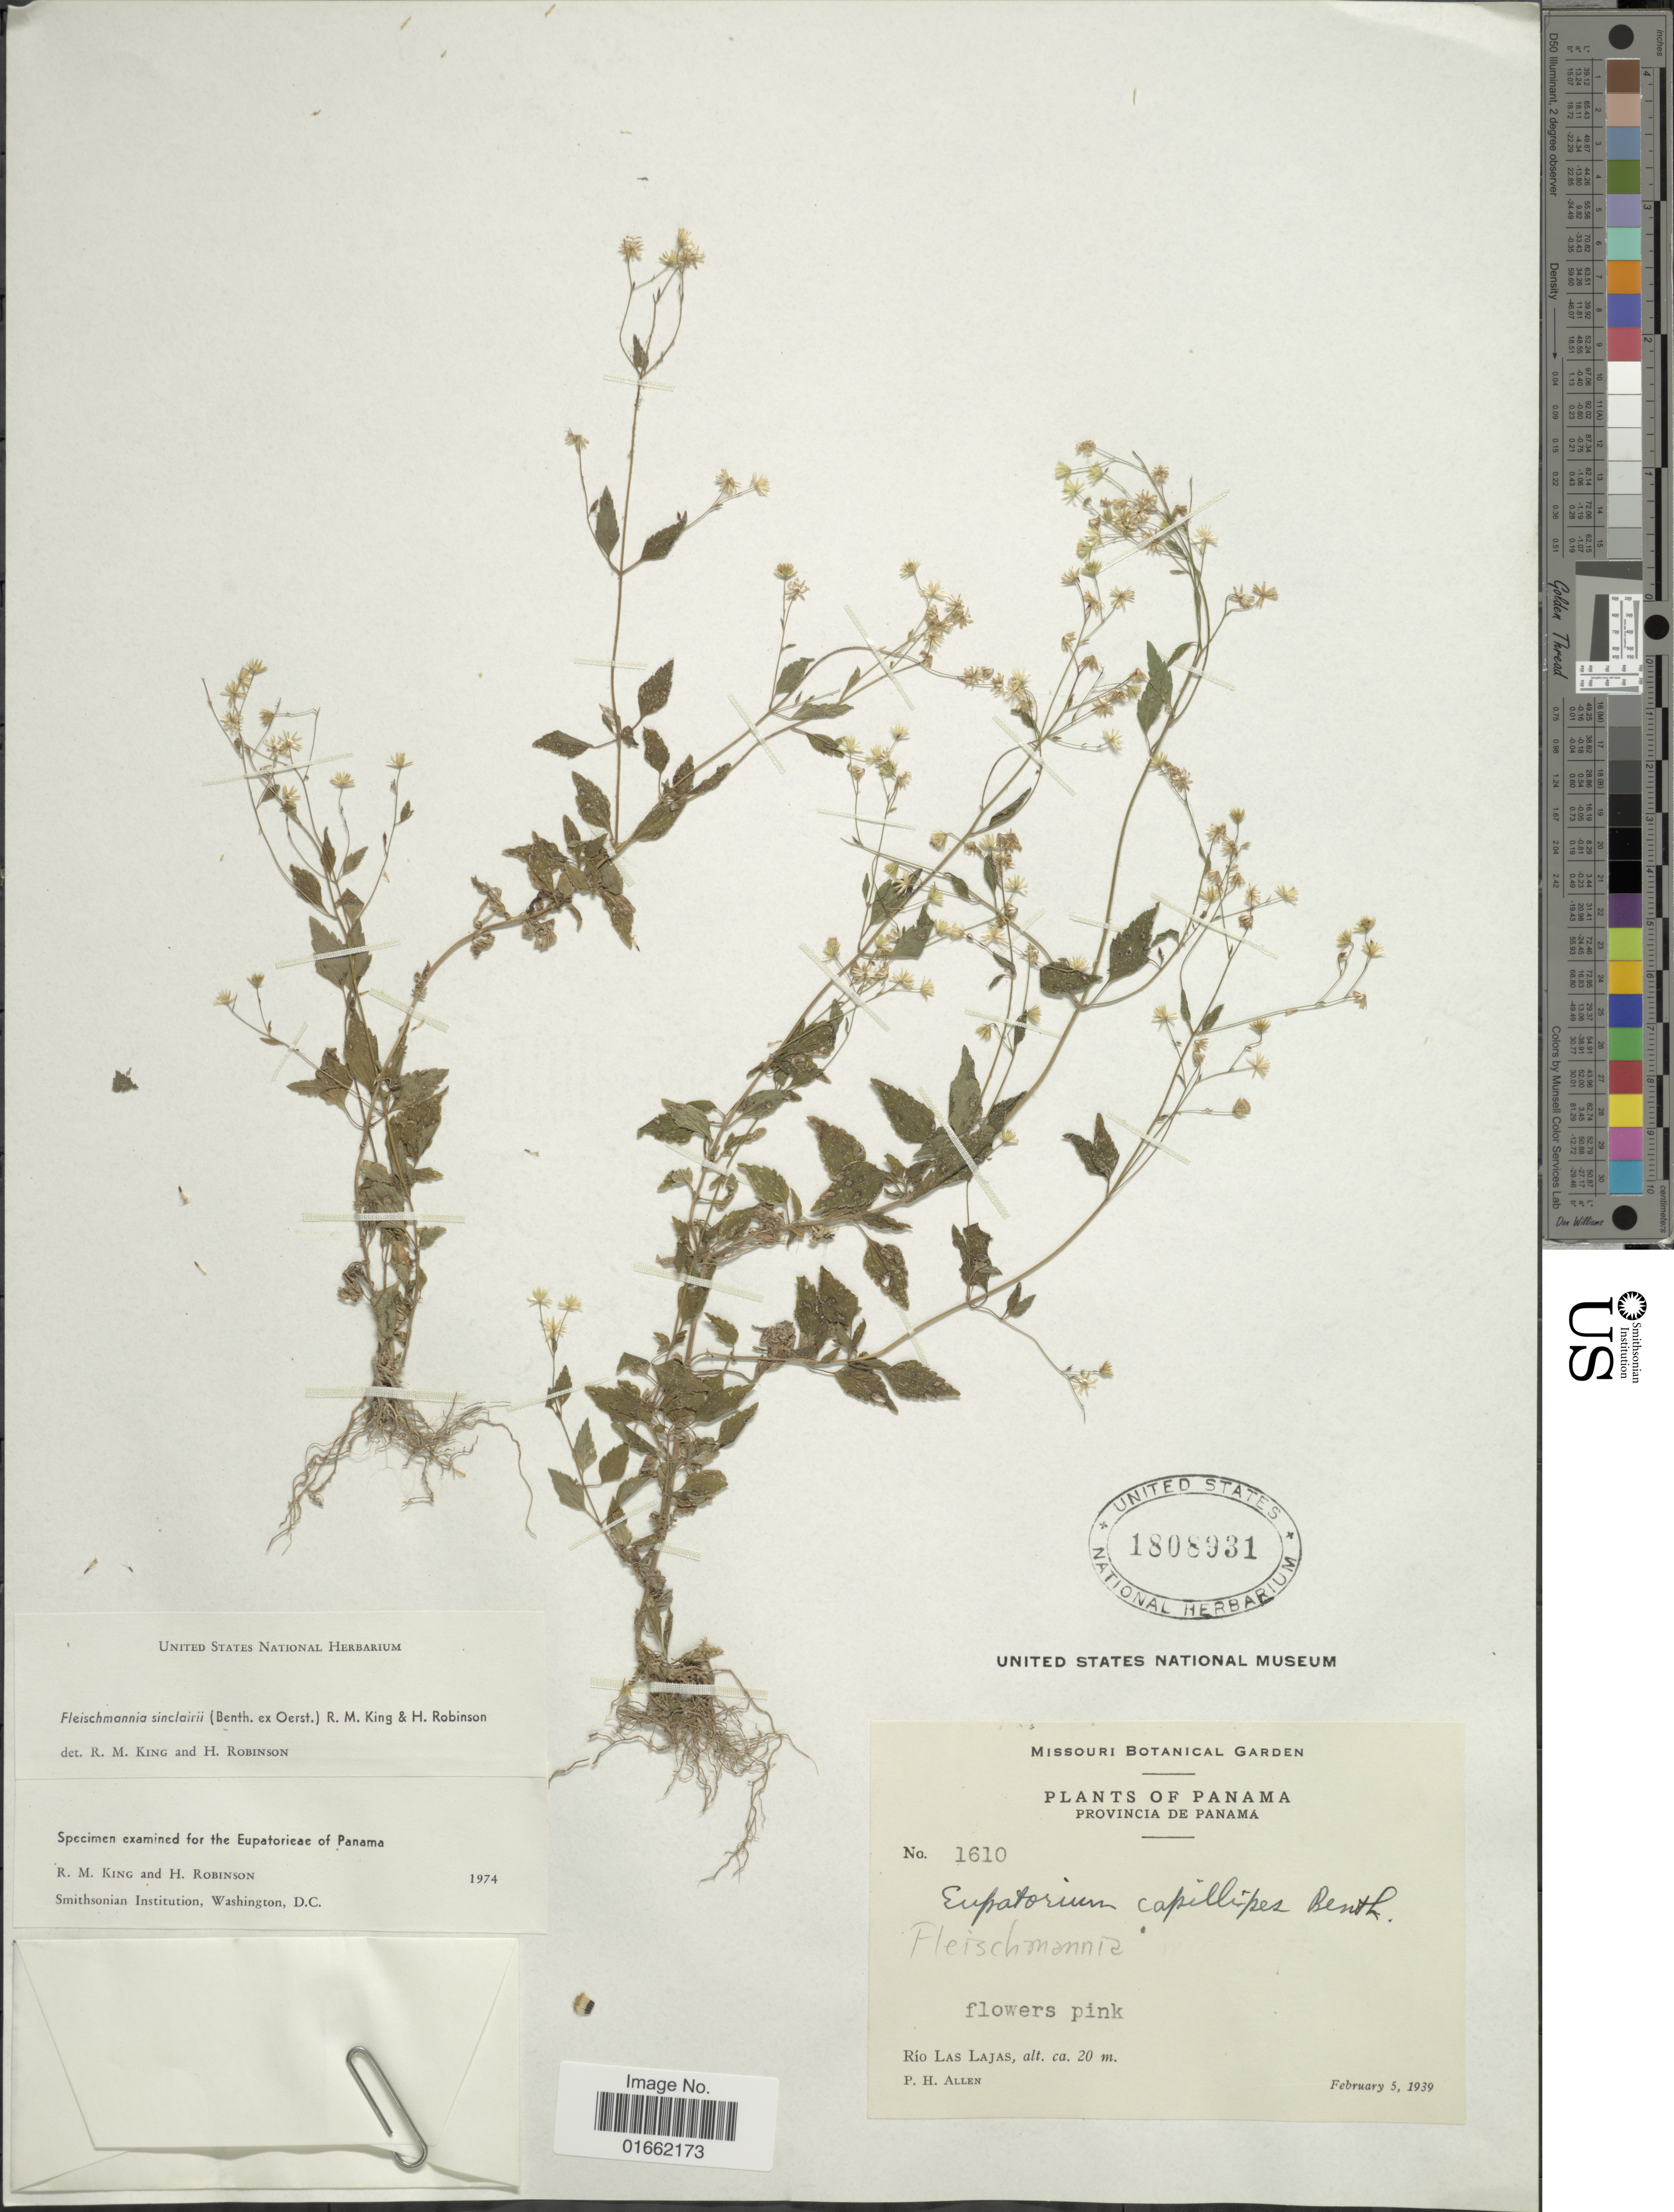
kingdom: Plantae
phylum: Tracheophyta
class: Magnoliopsida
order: Asterales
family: Asteraceae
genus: Fleischmannia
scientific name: Fleischmannia sinclairii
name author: (Benth. ex Oerst.) R.M. King & H. Rob.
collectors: P. H. Allen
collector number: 1610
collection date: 1939-02-05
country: Panama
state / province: Panamá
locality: Provincia de Panama. Rio Las Lajas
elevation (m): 20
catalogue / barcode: US 1808931